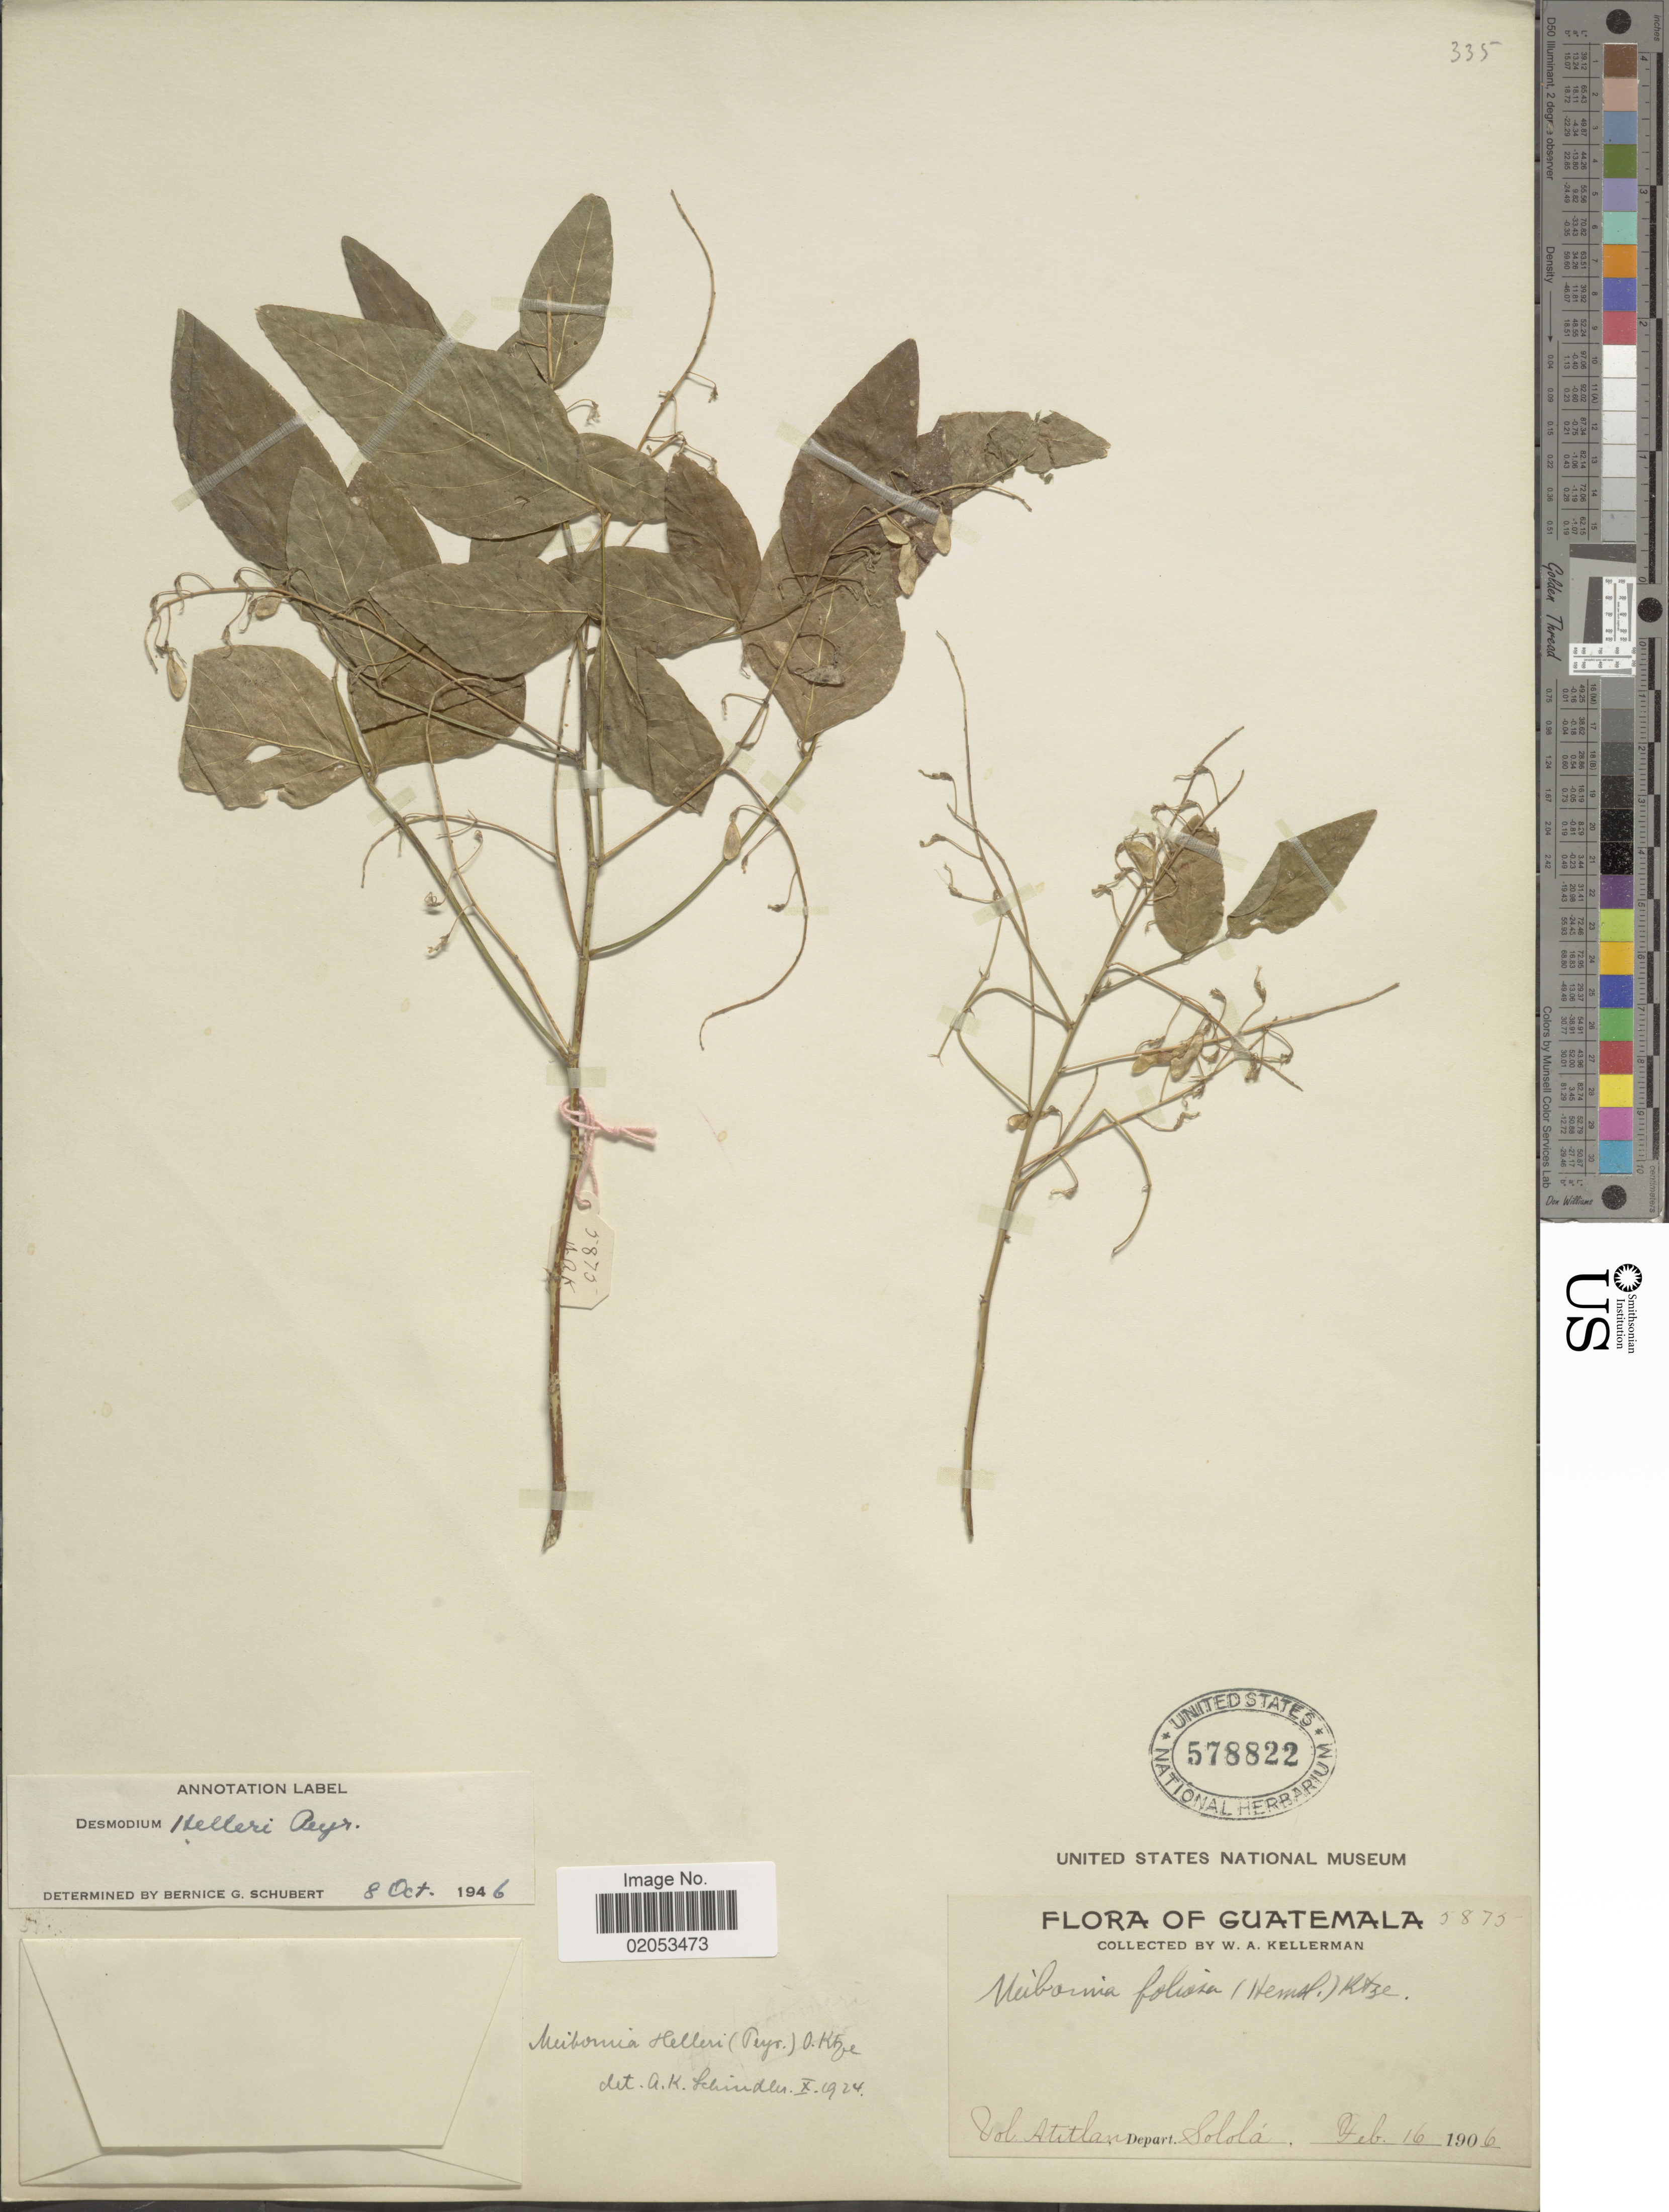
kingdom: Plantae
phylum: Tracheophyta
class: Magnoliopsida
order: Fabales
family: Fabaceae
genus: Desmodium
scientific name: Desmodium helleri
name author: Peyr.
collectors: W. Kellerman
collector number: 5875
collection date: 1906-02-16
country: Guatemala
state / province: Sololá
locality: Vol. Atitlan, Depart Sololá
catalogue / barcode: US 578822